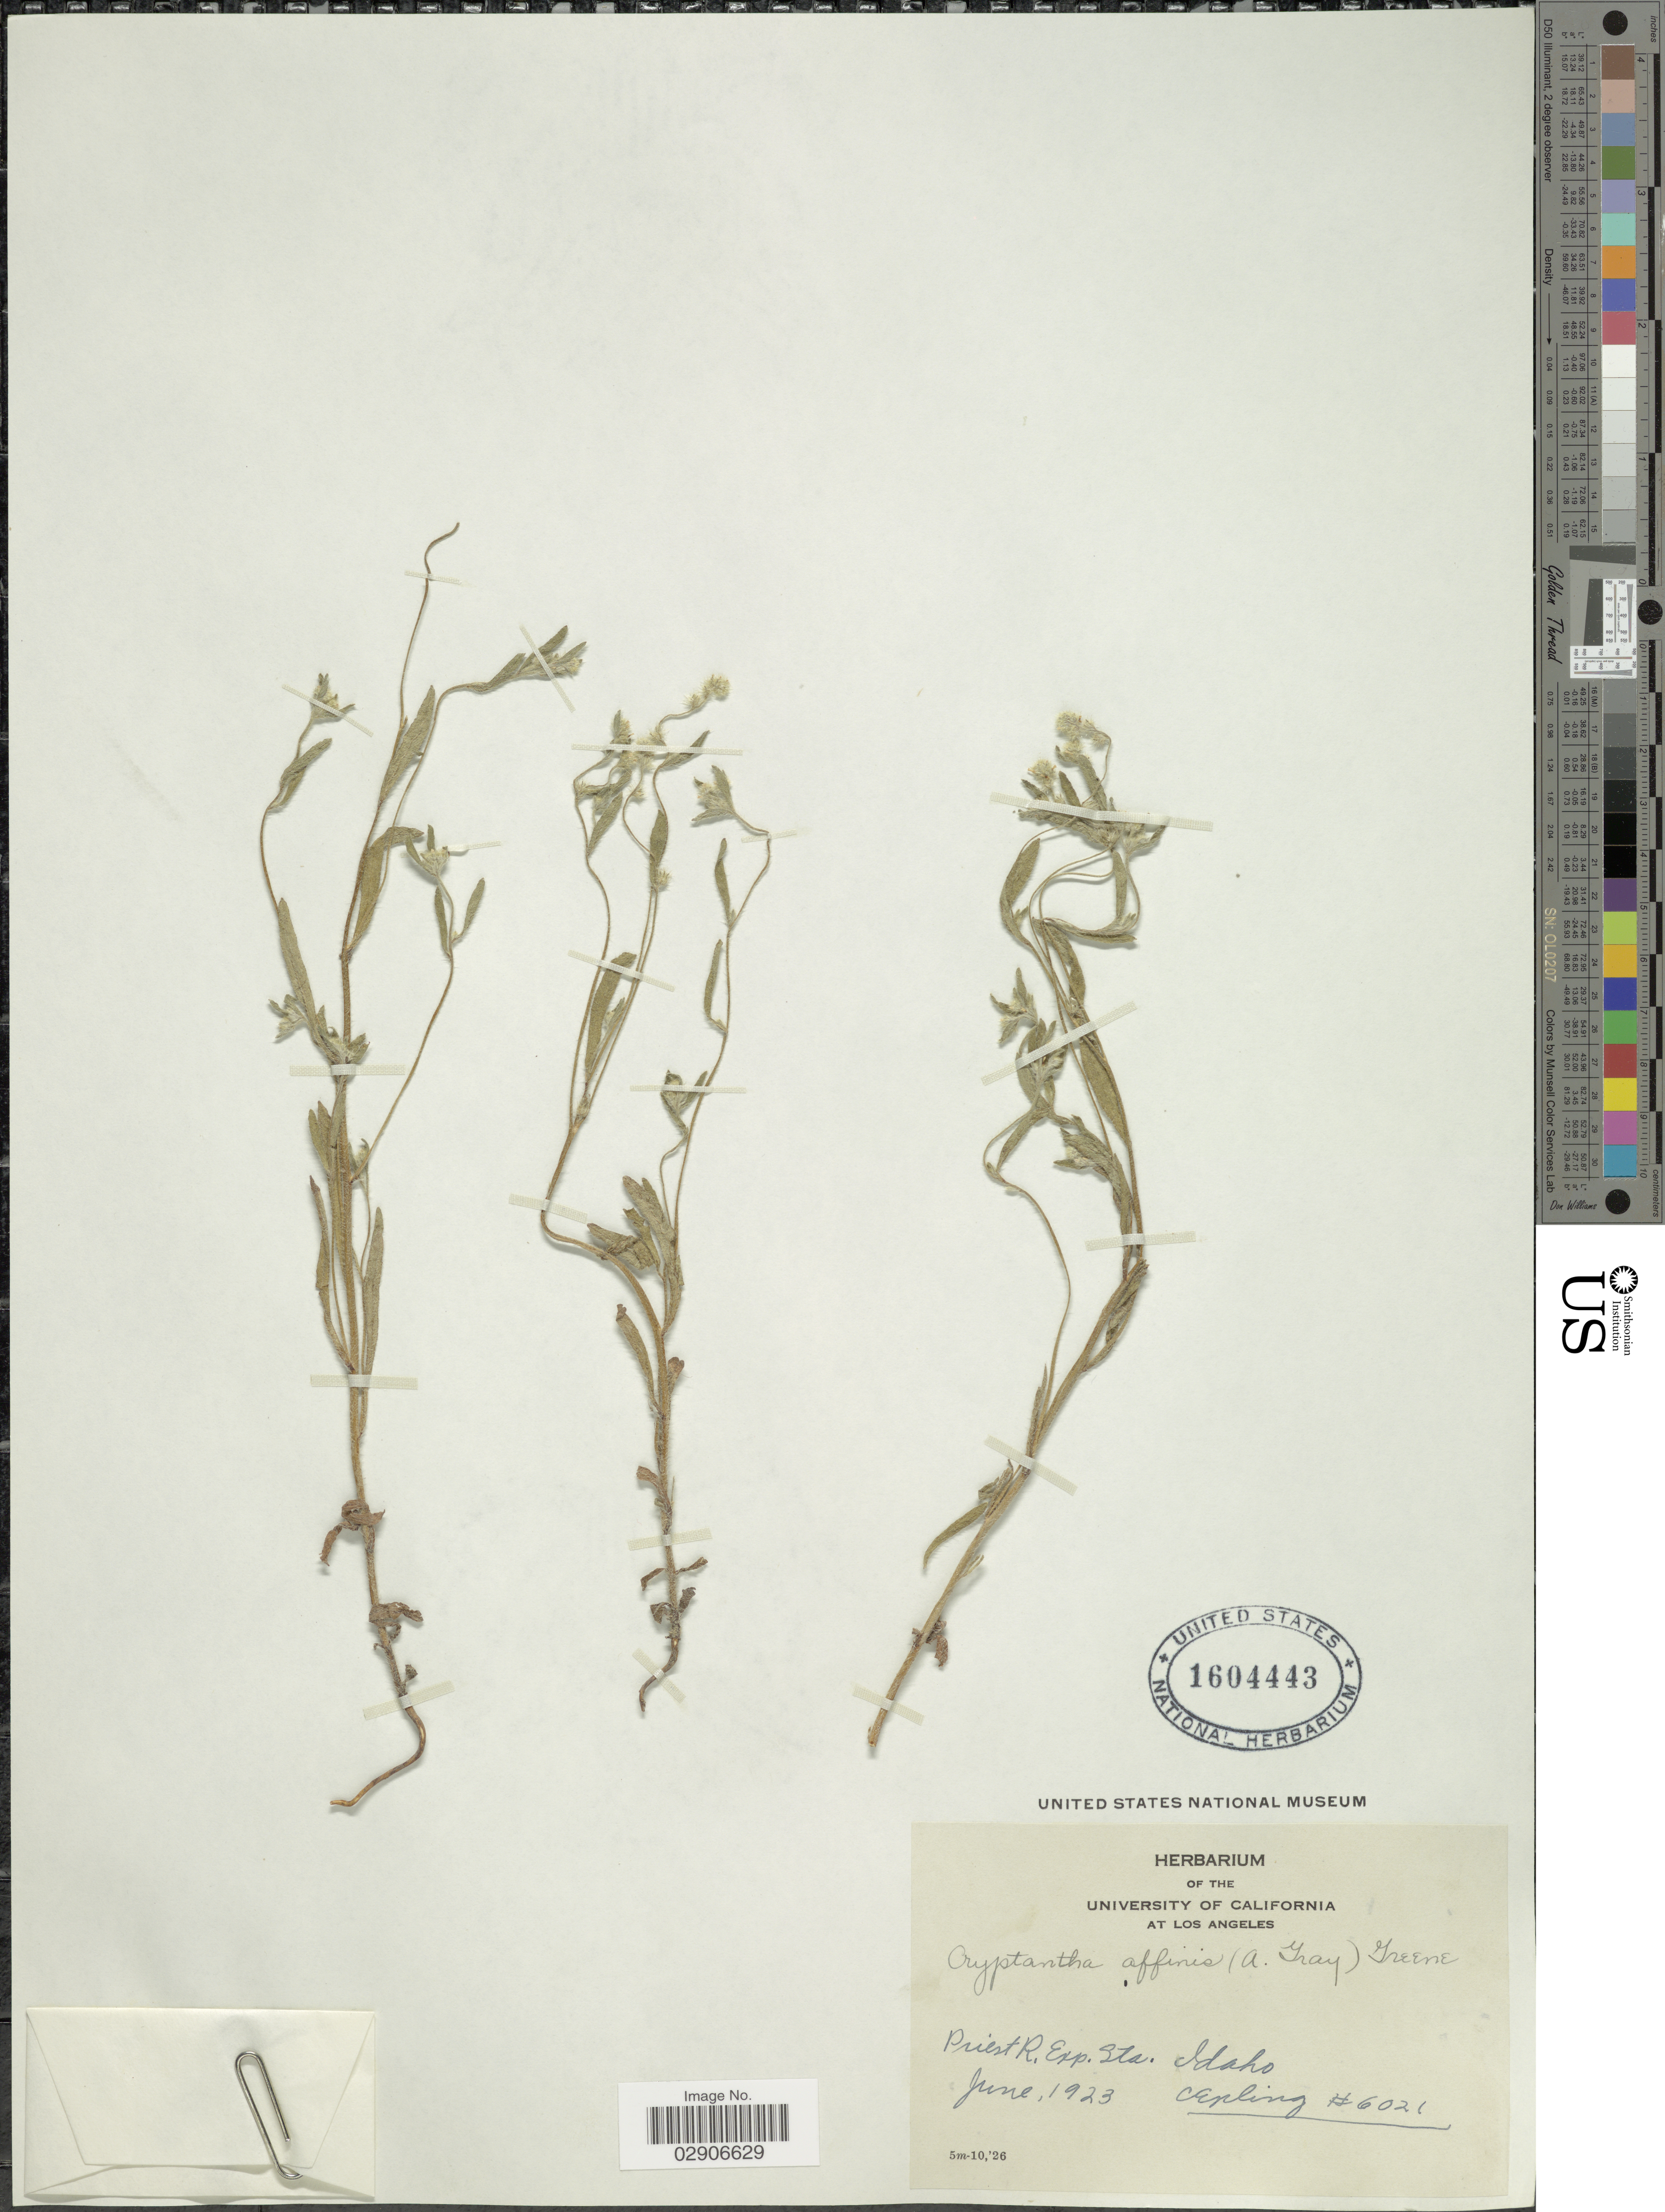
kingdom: Plantae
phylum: Tracheophyta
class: Magnoliopsida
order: Boraginales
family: Boraginaceae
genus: Cryptantha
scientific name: Cryptantha affinis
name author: (A. Gray) Greene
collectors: C. C. Epling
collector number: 6021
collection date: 1923-06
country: United States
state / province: Idaho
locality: Priest R. Exp. Sta. Idaho.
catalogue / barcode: US 1604443